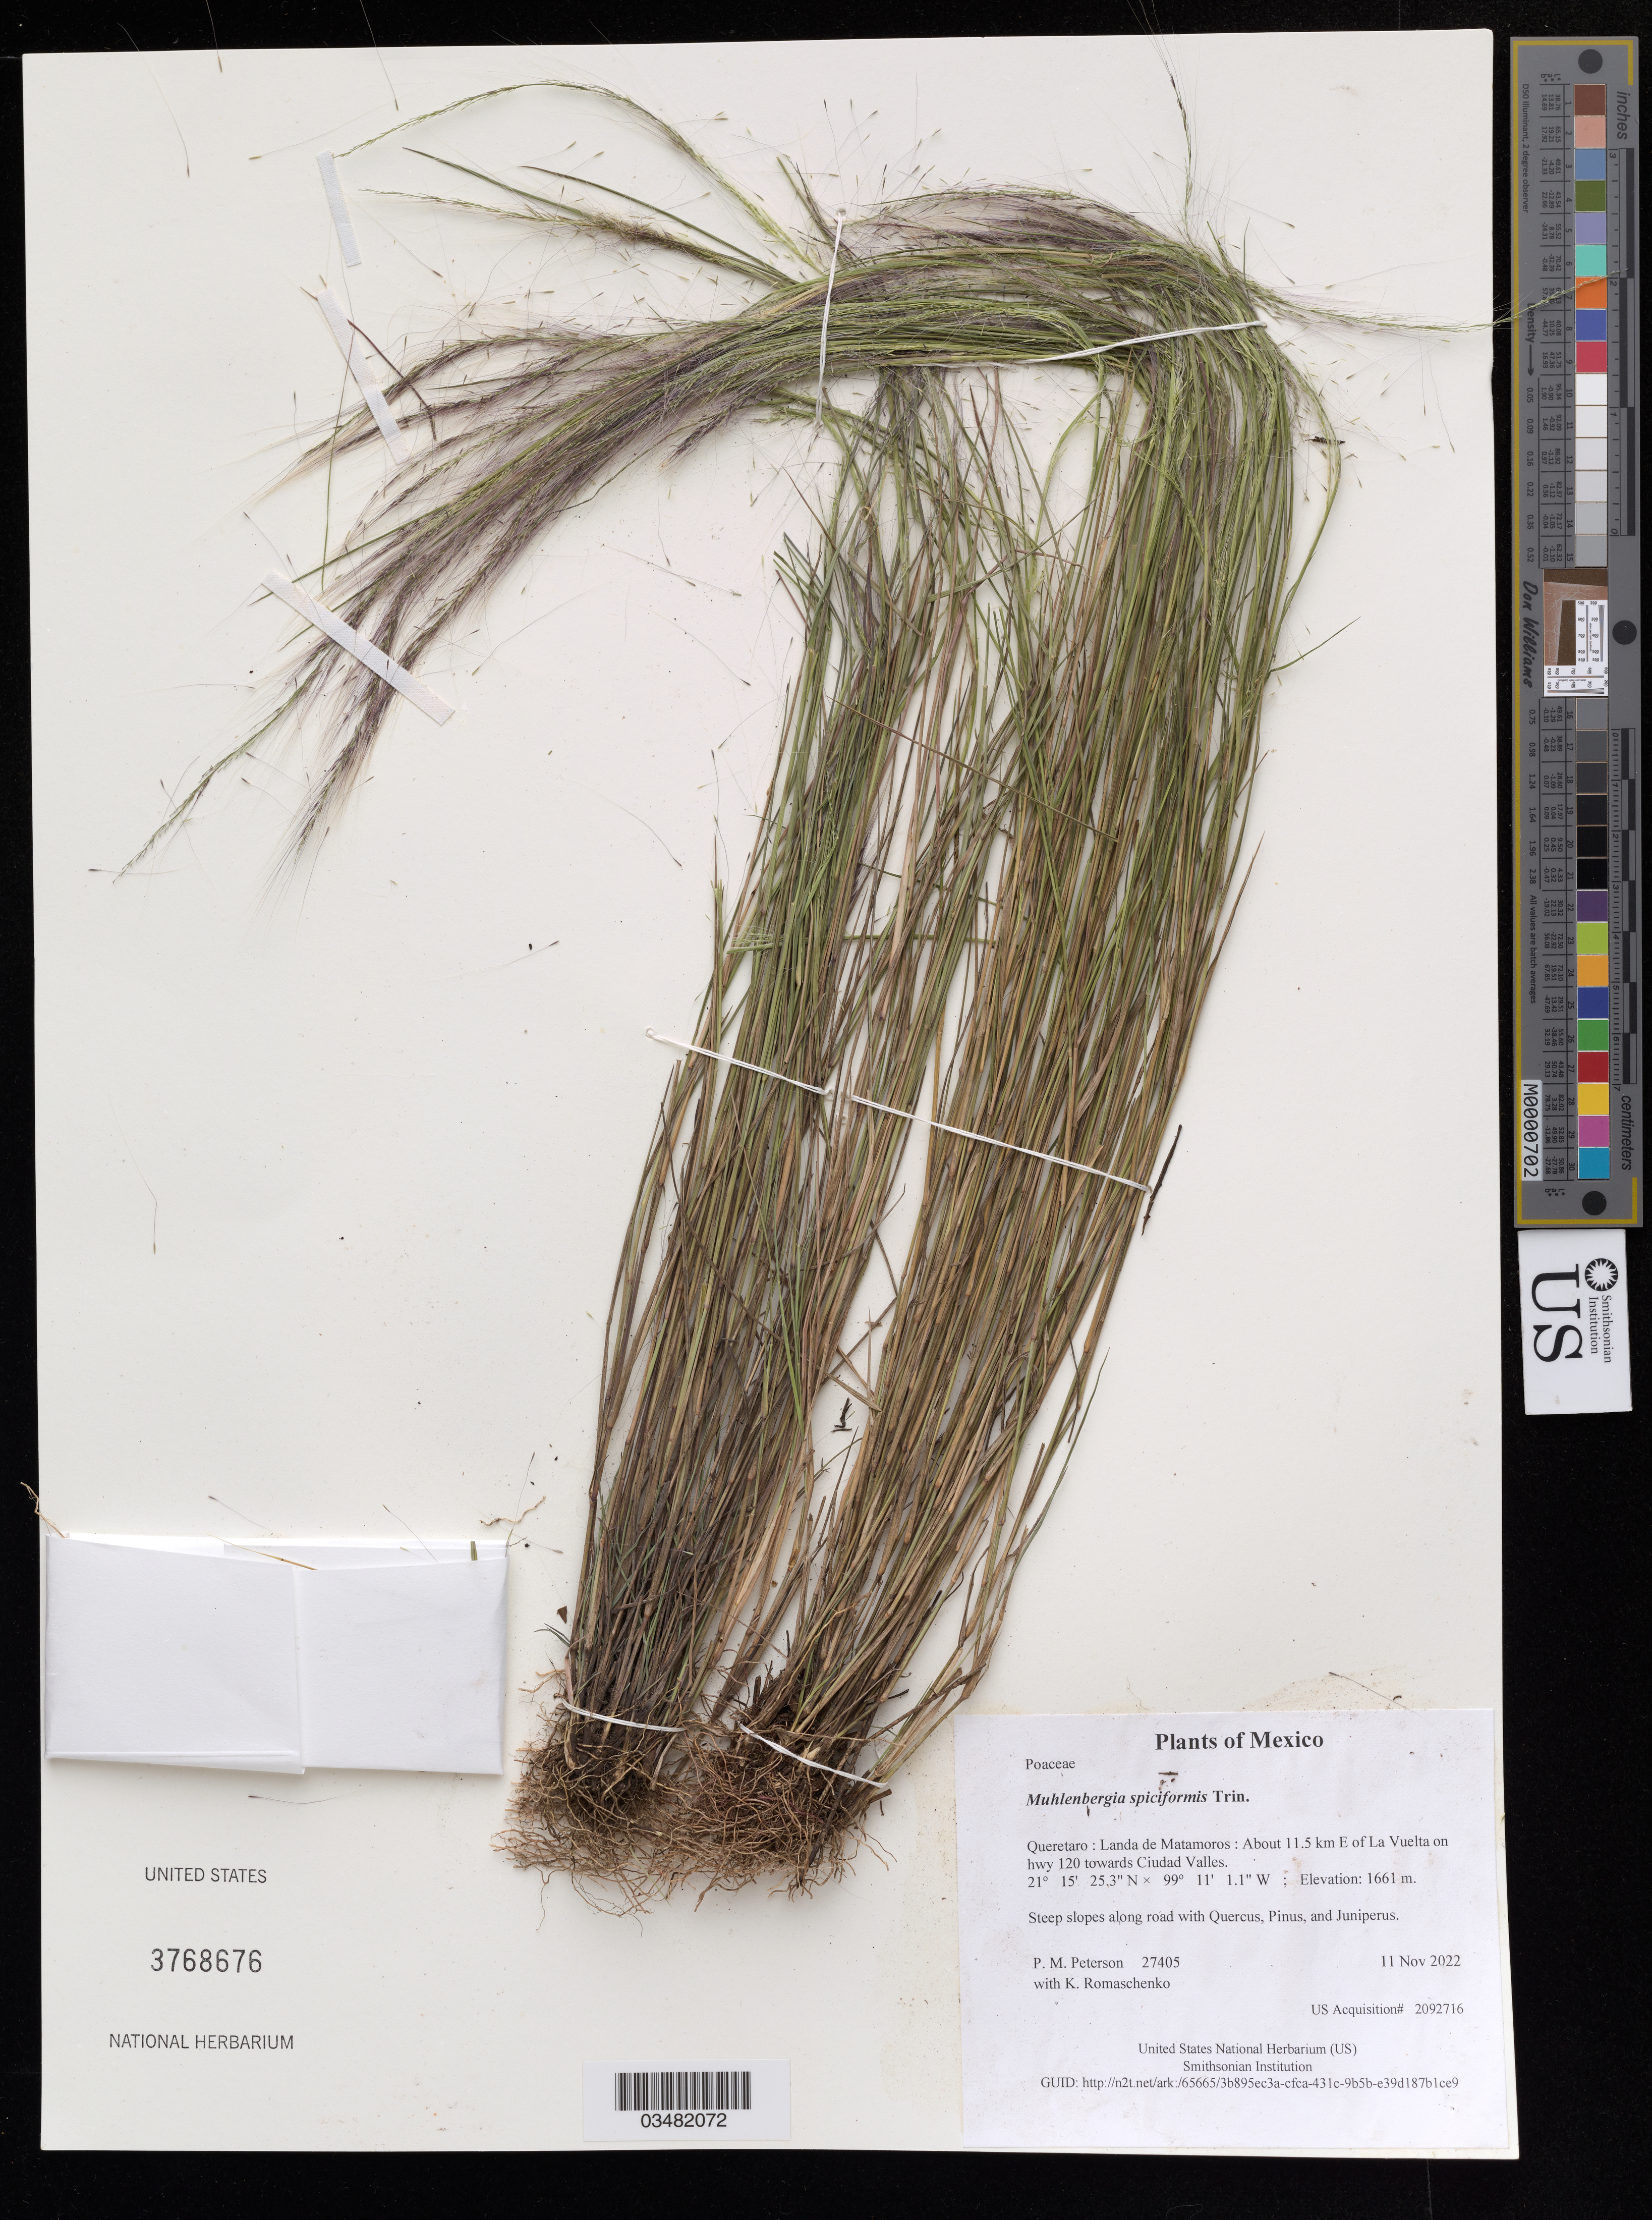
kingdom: Plantae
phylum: Tracheophyta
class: Liliopsida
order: Poales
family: Poaceae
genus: Muhlenbergia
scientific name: Muhlenbergia spiciformis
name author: Trin.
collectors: P. M. Peterson & K. Romaschenko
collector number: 27405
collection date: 2022-11-11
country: México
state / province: Queretaro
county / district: Landa de Matamoros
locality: About 11.5 km E of La Vuelta on hwy 120 towards Ciudad Valles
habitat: Steep slopes along road with Quercus, Pinus, and Juniperus.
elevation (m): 1661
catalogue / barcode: US 3768676